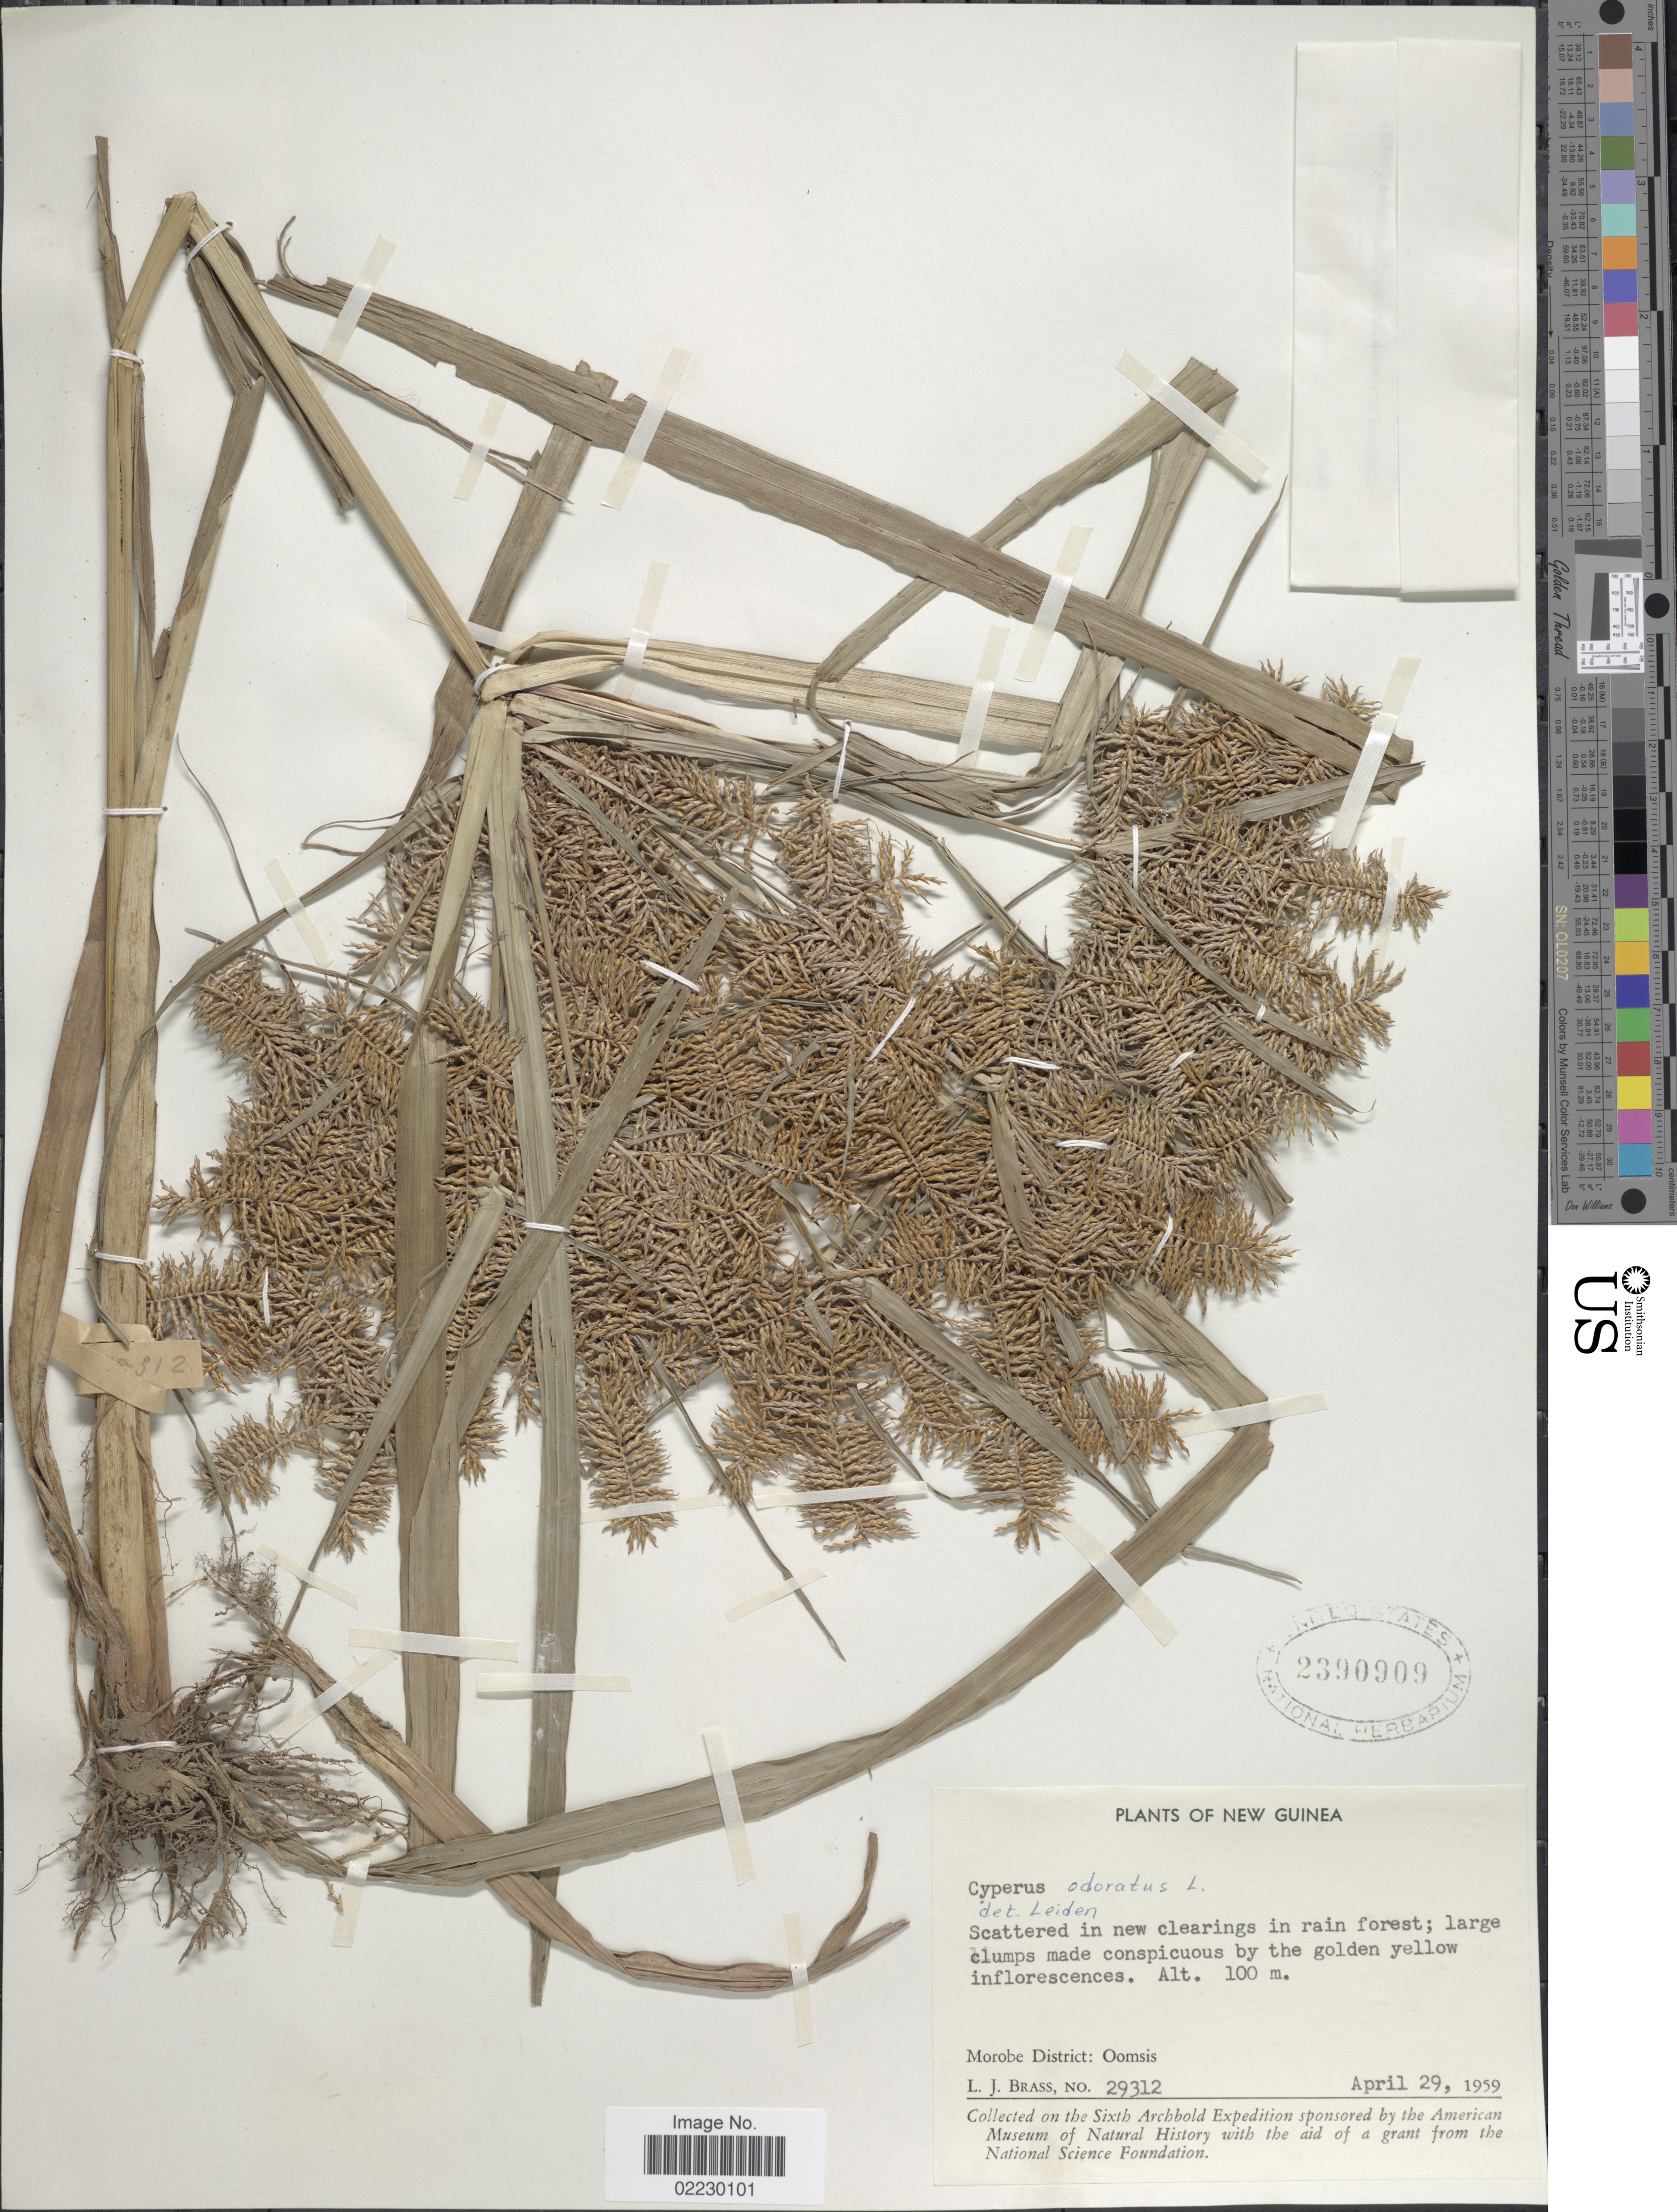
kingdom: Plantae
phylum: Tracheophyta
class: Liliopsida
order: Poales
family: Cyperaceae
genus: Cyperus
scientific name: Cyperus odoratus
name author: L.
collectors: L. J. Brass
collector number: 29312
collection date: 1959-04-29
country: Papua New Guinea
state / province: Morobe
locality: New Guinea, Oomsis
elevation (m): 100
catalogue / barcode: US 2390909